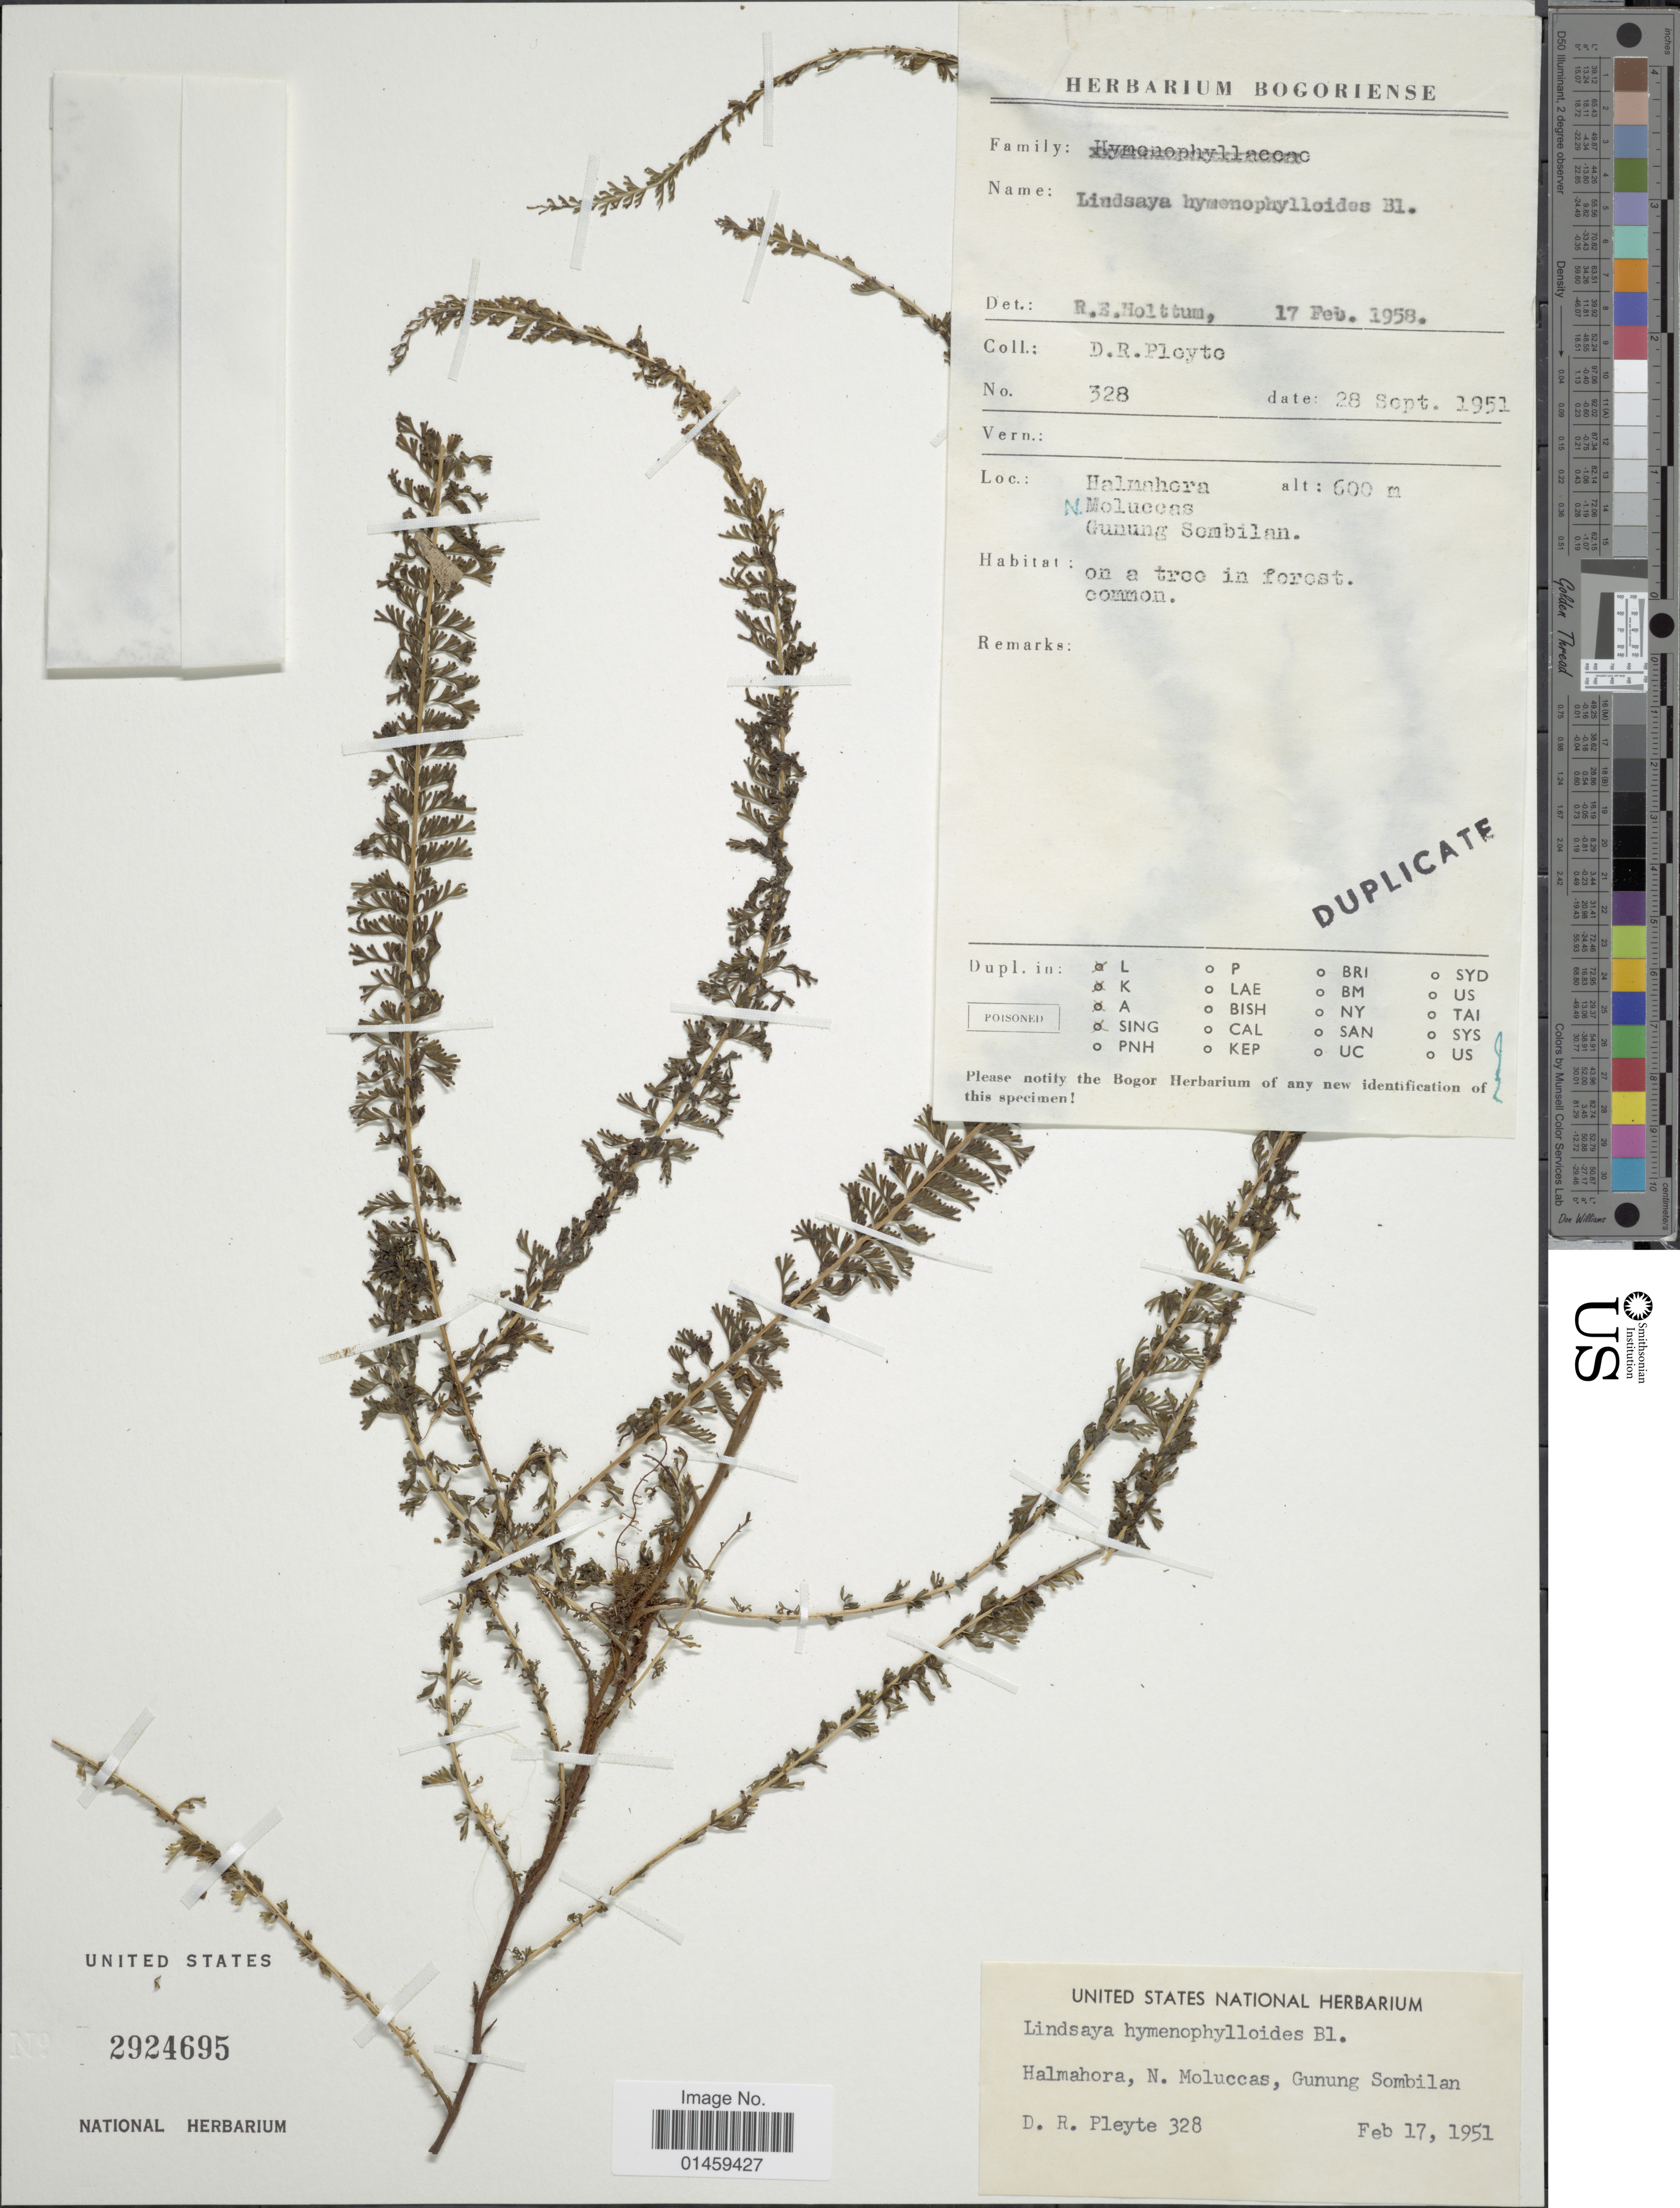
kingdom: Plantae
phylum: Tracheophyta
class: Polypodiopsida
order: Polypodiales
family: Lindsaeaceae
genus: Lindsaea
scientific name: Lindsaea hymenophylloides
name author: Blume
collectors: D. Pleyte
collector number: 328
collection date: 1951-02-17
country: Indonesia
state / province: Maluku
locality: Halmahora, N. Moluccas. Gunung Sombilan.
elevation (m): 600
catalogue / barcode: US 2924695